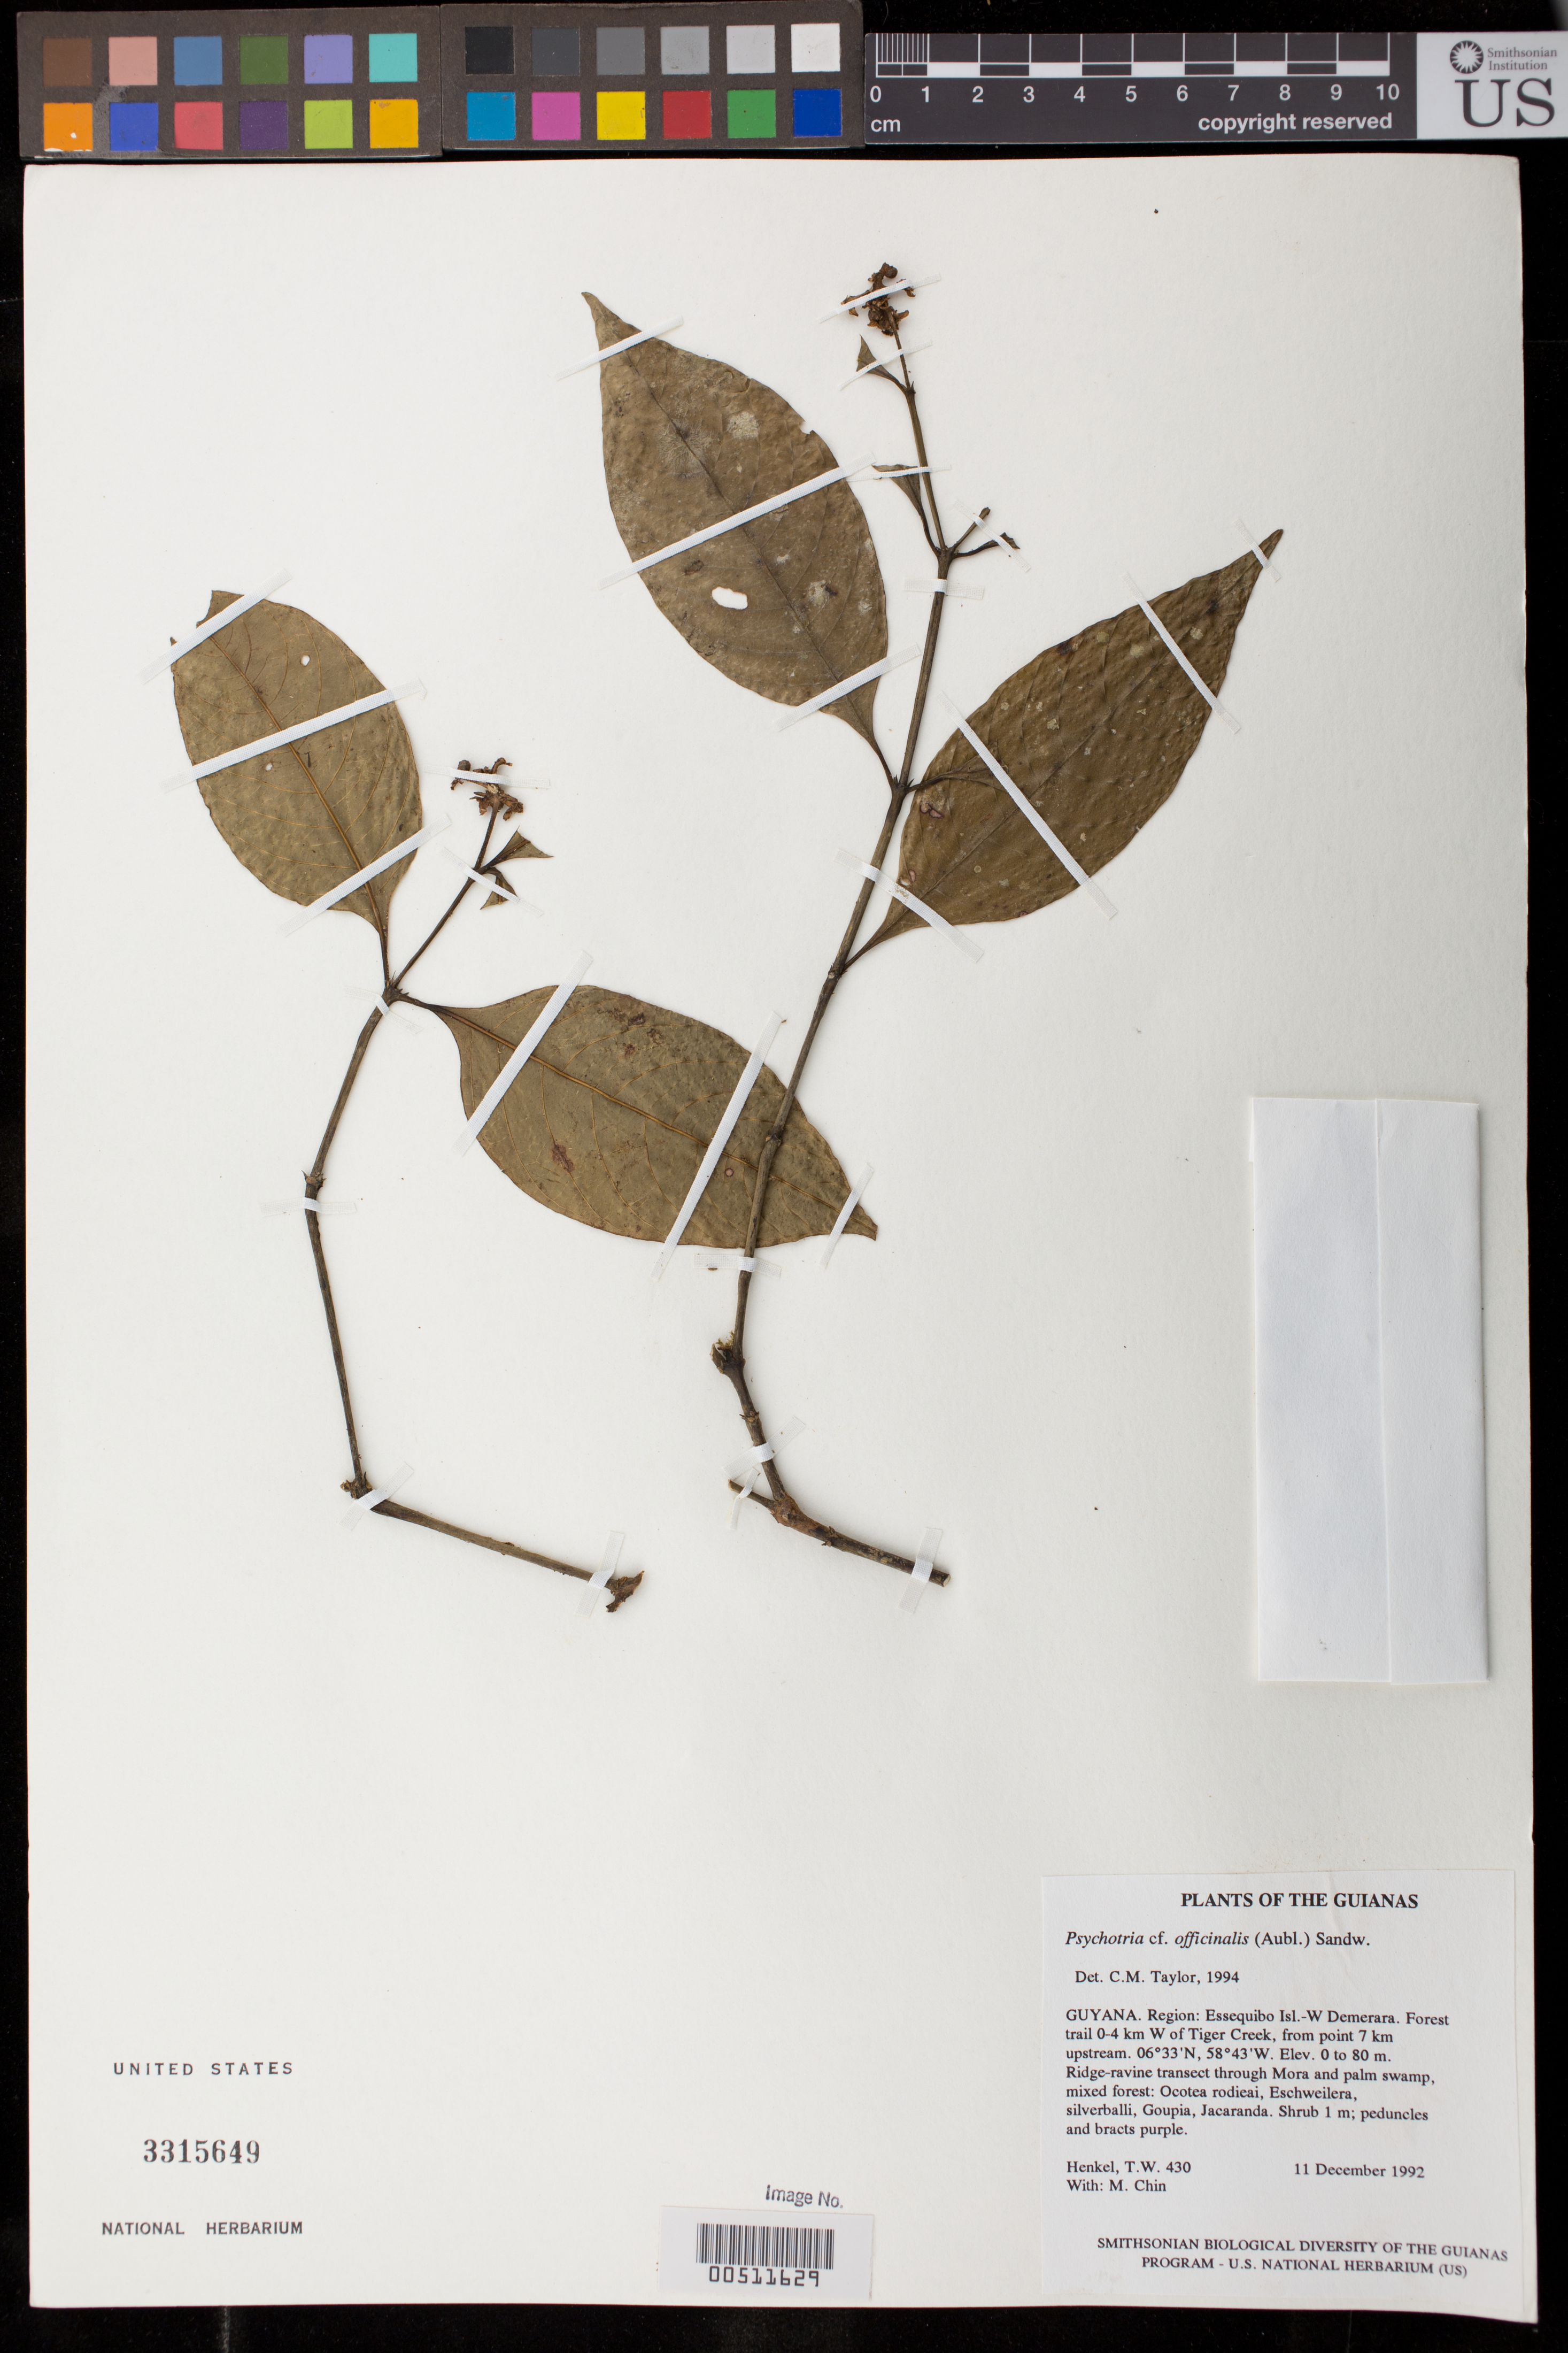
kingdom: Plantae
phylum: Tracheophyta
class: Magnoliopsida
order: Gentianales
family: Rubiaceae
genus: Palicourea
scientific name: Palicourea tenerior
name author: (Cham.) Delprete & J.H. Kirkbr.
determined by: Kirkbride, J. H., Jr.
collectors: T. Henkel & M. Chin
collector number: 430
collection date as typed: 11 December 1992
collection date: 1992-12-11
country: Guyana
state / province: Essequibo Isl-W. Demerara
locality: Forest trail 0-4 km W of Tiger Creek, from point 7 km upstream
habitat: Ridge-ravine transect through Mora and palm swamp, mixed forest: Ocotea rodieai, Eschweilera, silverballi, Goupia, Jacaranda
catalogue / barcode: US 3315649